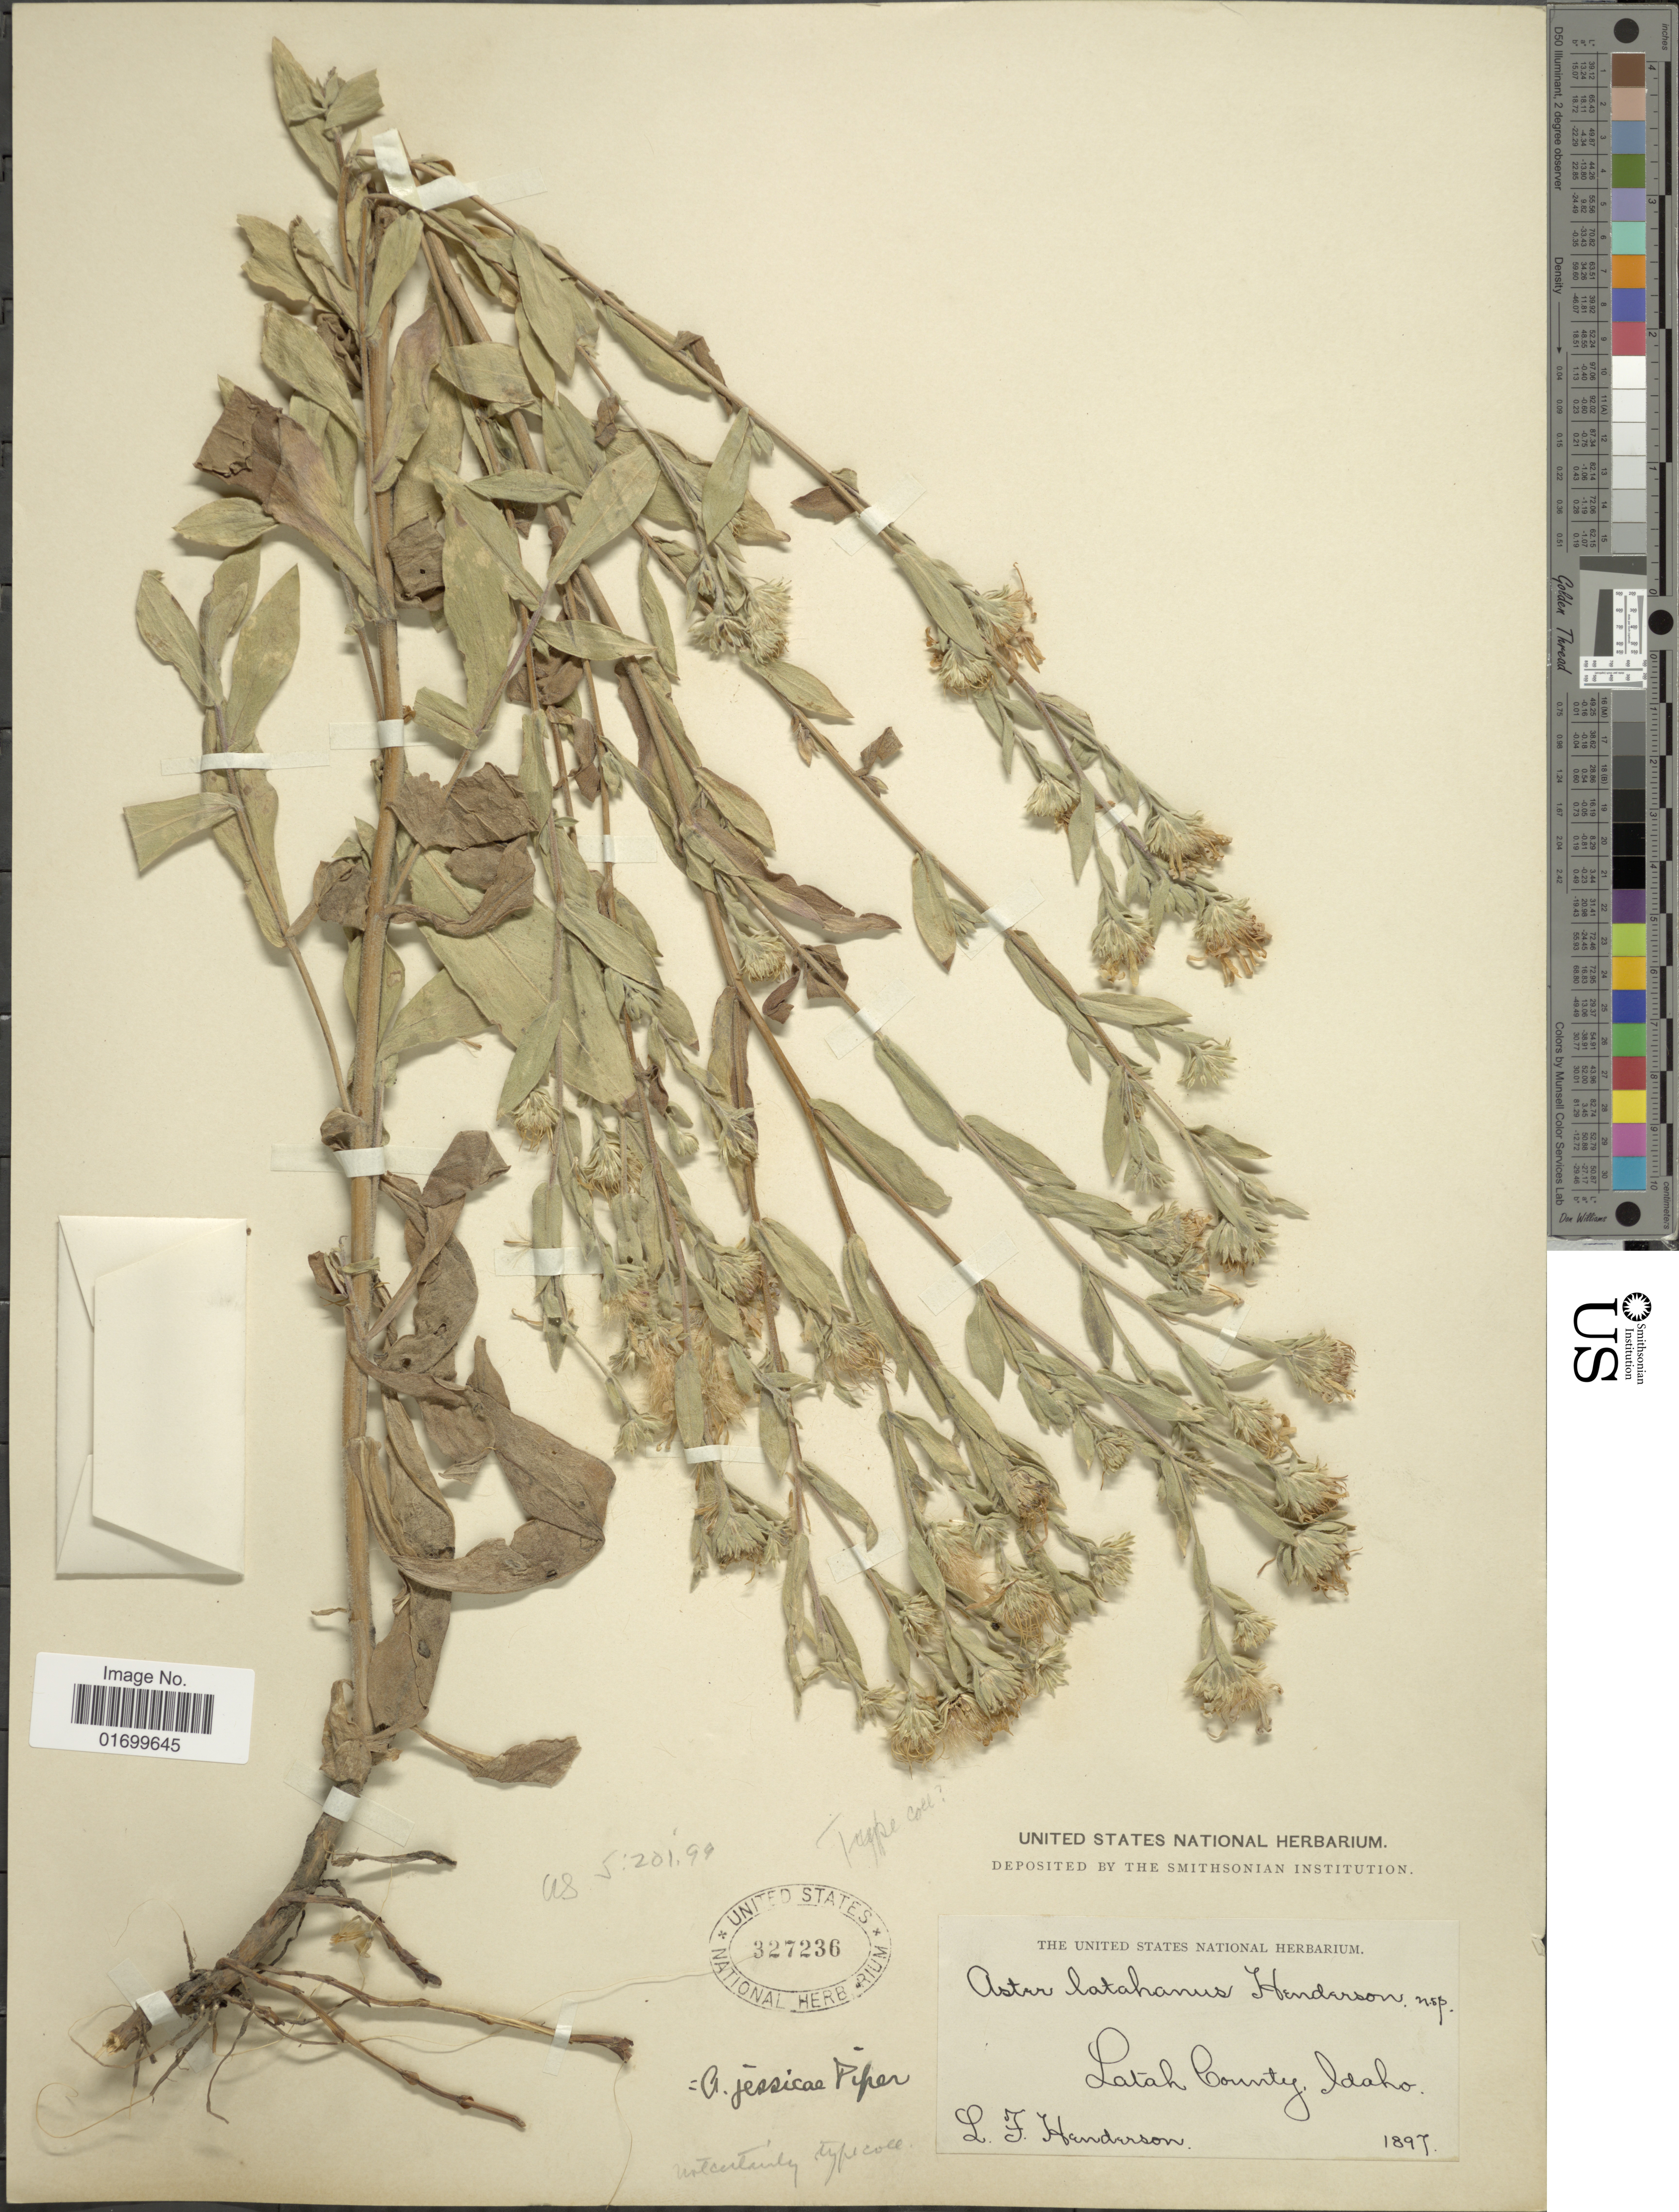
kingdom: Plantae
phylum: Tracheophyta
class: Magnoliopsida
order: Asterales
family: Asteraceae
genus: Symphyotrichum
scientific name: Symphyotrichum jessicae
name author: (Piper) G.L. Nesom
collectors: L. Henderson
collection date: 1897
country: United States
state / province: Idaho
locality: Latah County.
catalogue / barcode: US 327236